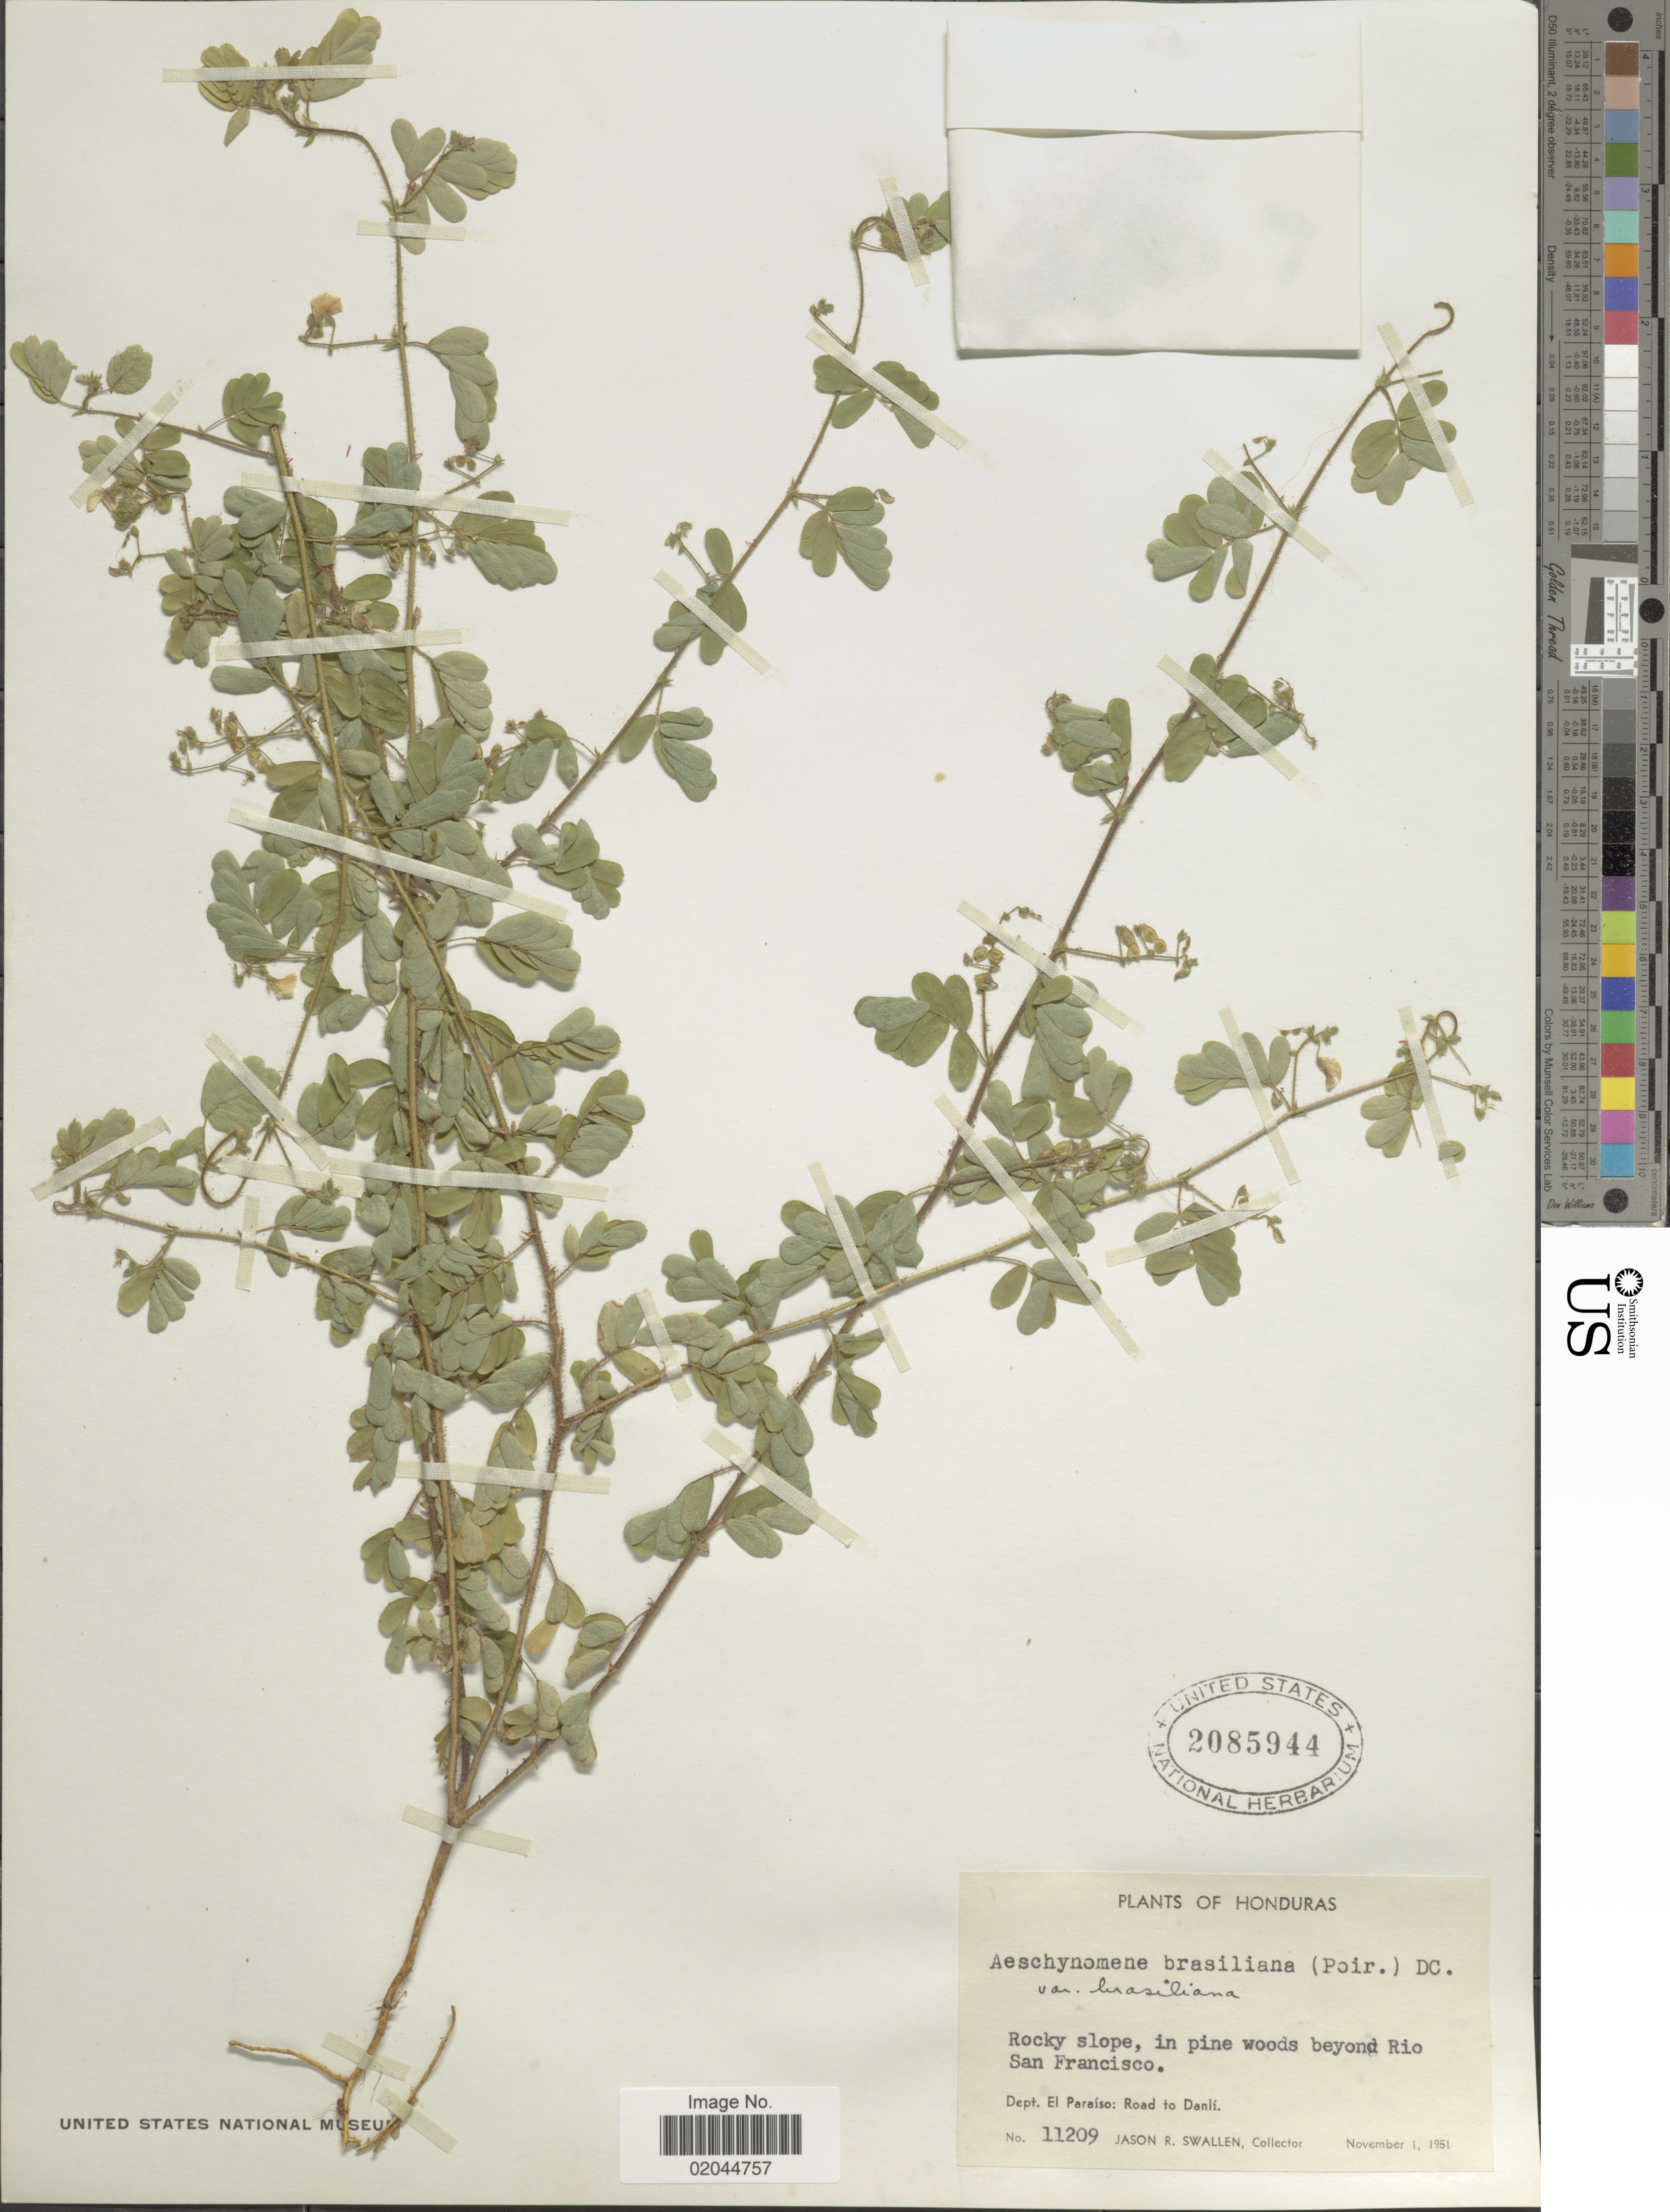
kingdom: Plantae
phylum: Tracheophyta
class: Magnoliopsida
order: Fabales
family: Fabaceae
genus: Aeschynomene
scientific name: Aeschynomene brasiliana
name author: (Poir.) DC.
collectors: J. R. Swallen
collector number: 11209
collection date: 1951-11-01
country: Honduras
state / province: El Paraíso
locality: beyond Rio San Francisco, Road to Danli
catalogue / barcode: US 2085944